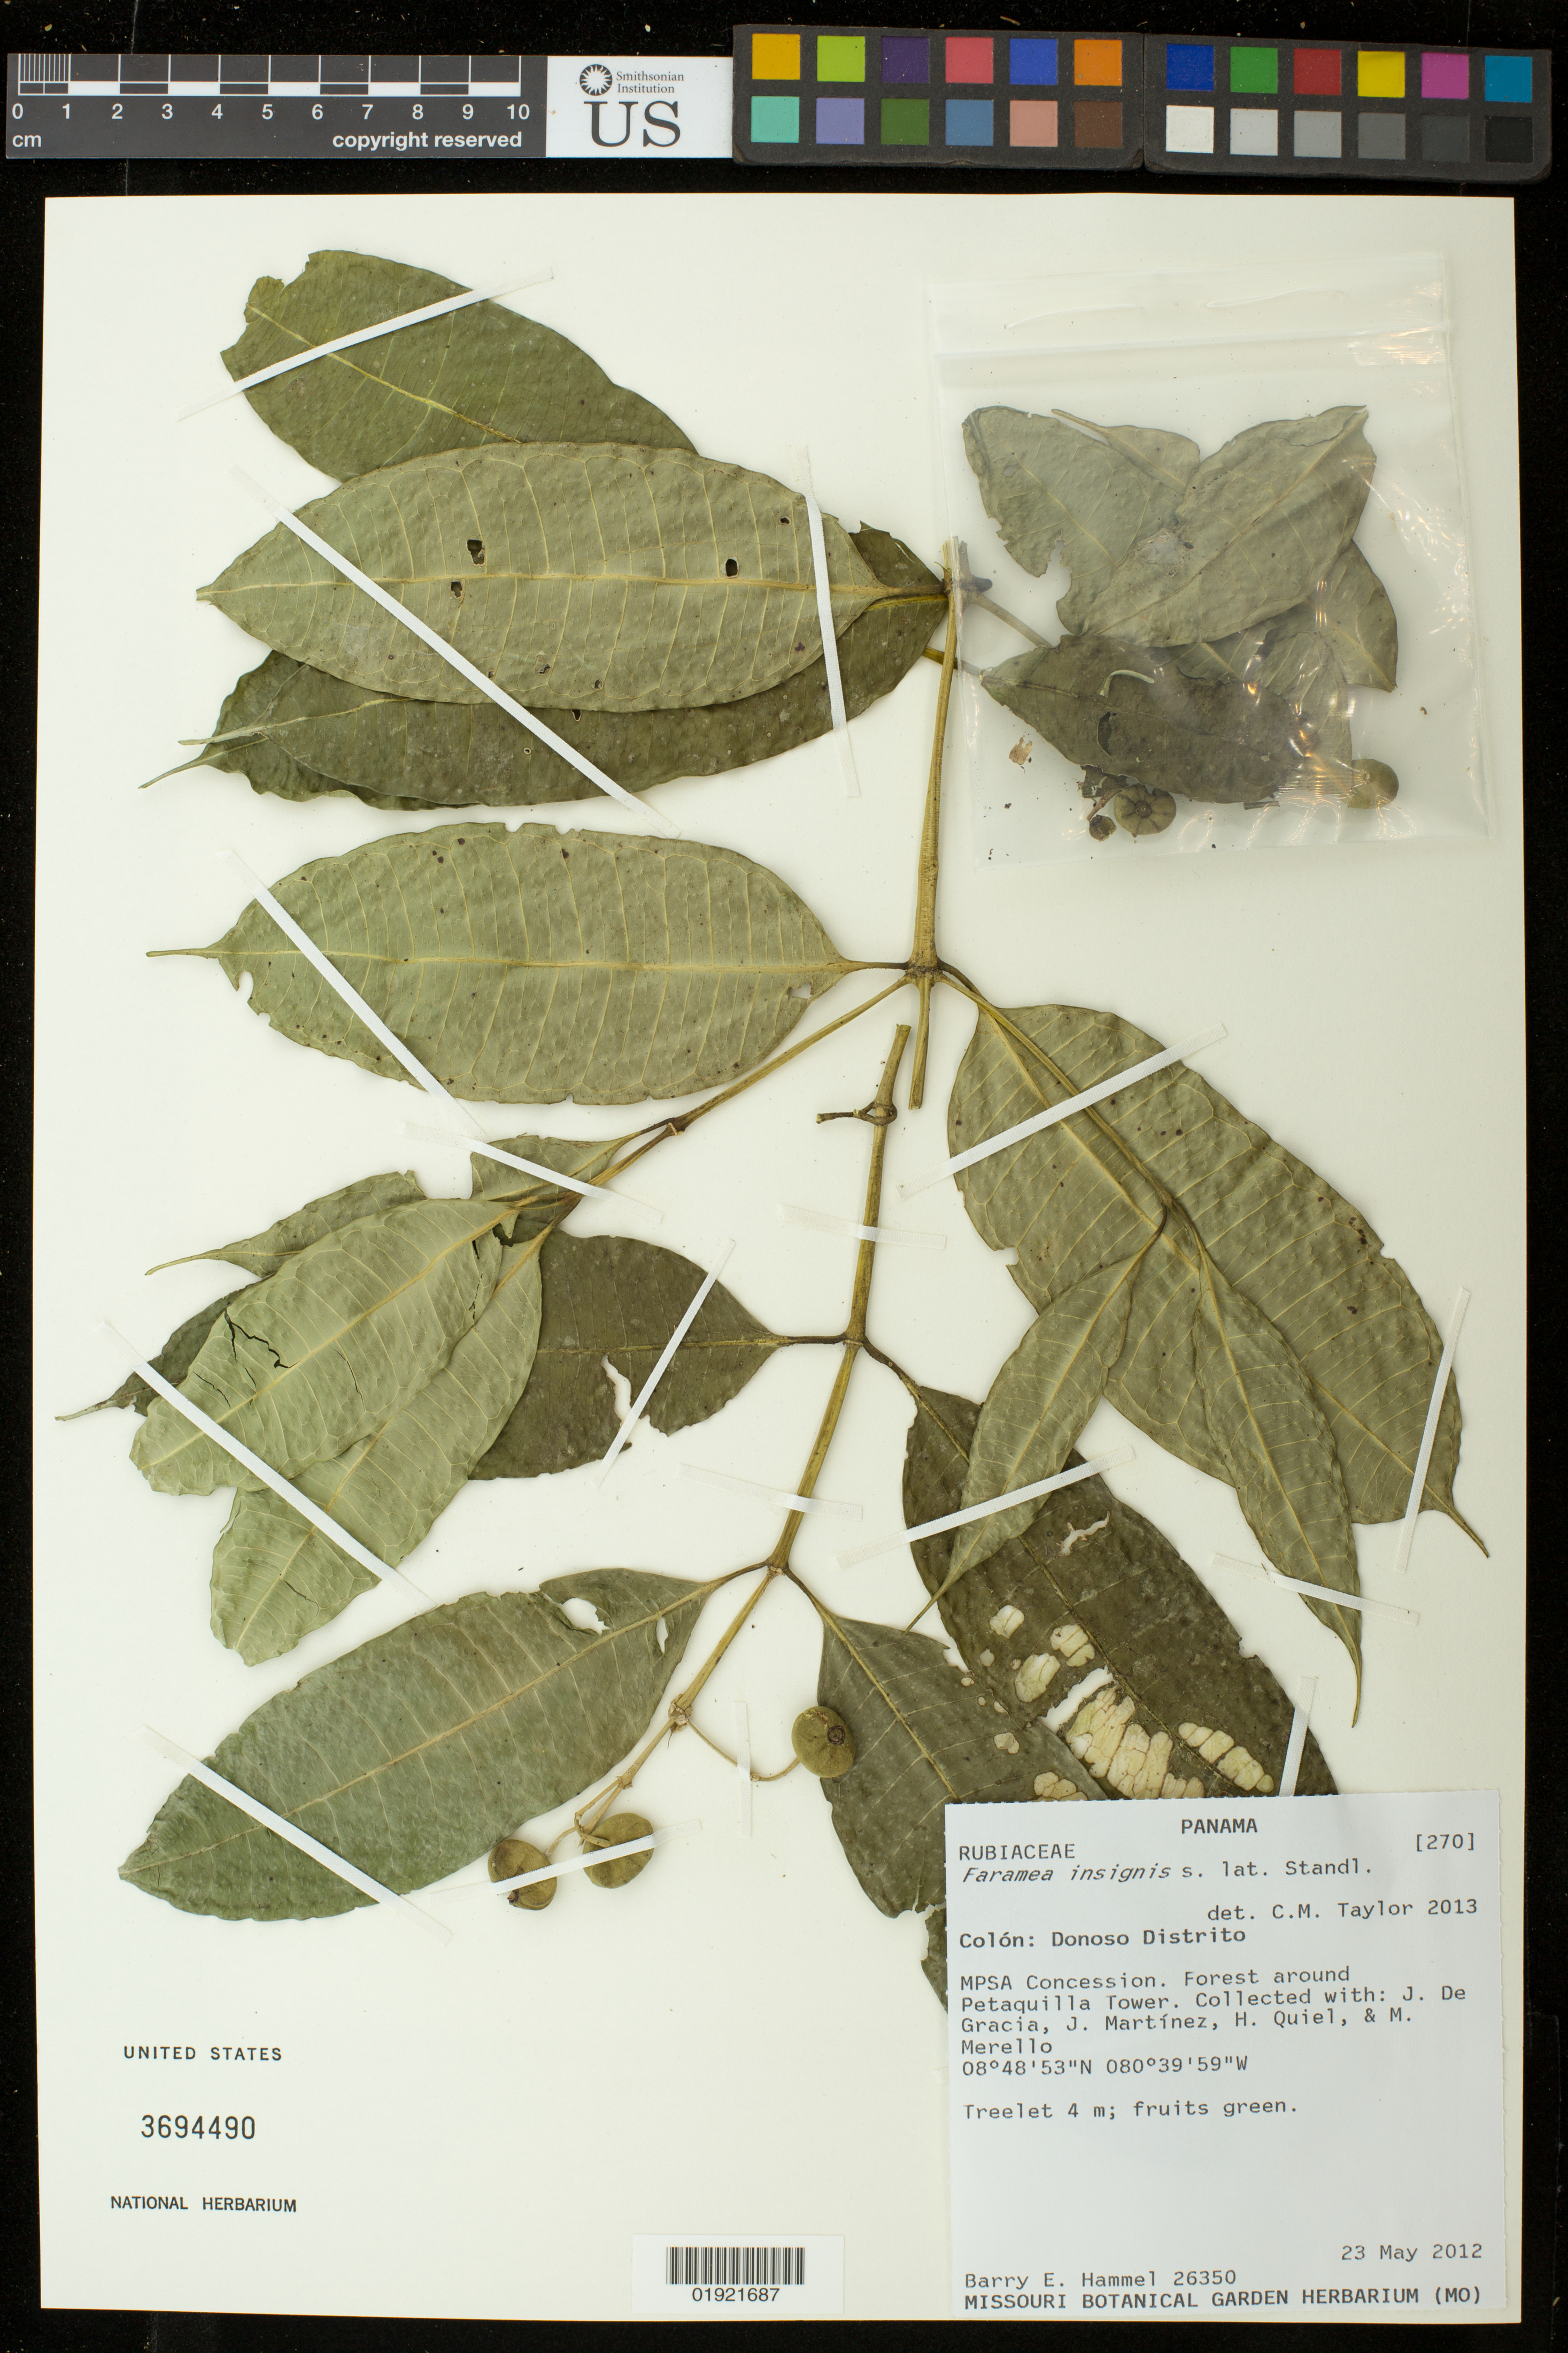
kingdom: Plantae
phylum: Tracheophyta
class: Magnoliopsida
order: Gentianales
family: Rubiaceae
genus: Faramea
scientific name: Faramea insignis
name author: Standl.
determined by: Taylor, Charlotte M.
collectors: B. Hammel, J. De Gracia, J. Martínez, H. Quiel & M. Merello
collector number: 26350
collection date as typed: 23 May 2012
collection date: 2012-05-23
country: Panama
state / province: Colón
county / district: Donoso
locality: MPSA Concession. Forest around Petaquilla Tower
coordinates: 8 48 53 N, 80 39 59 W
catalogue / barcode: US 3694490